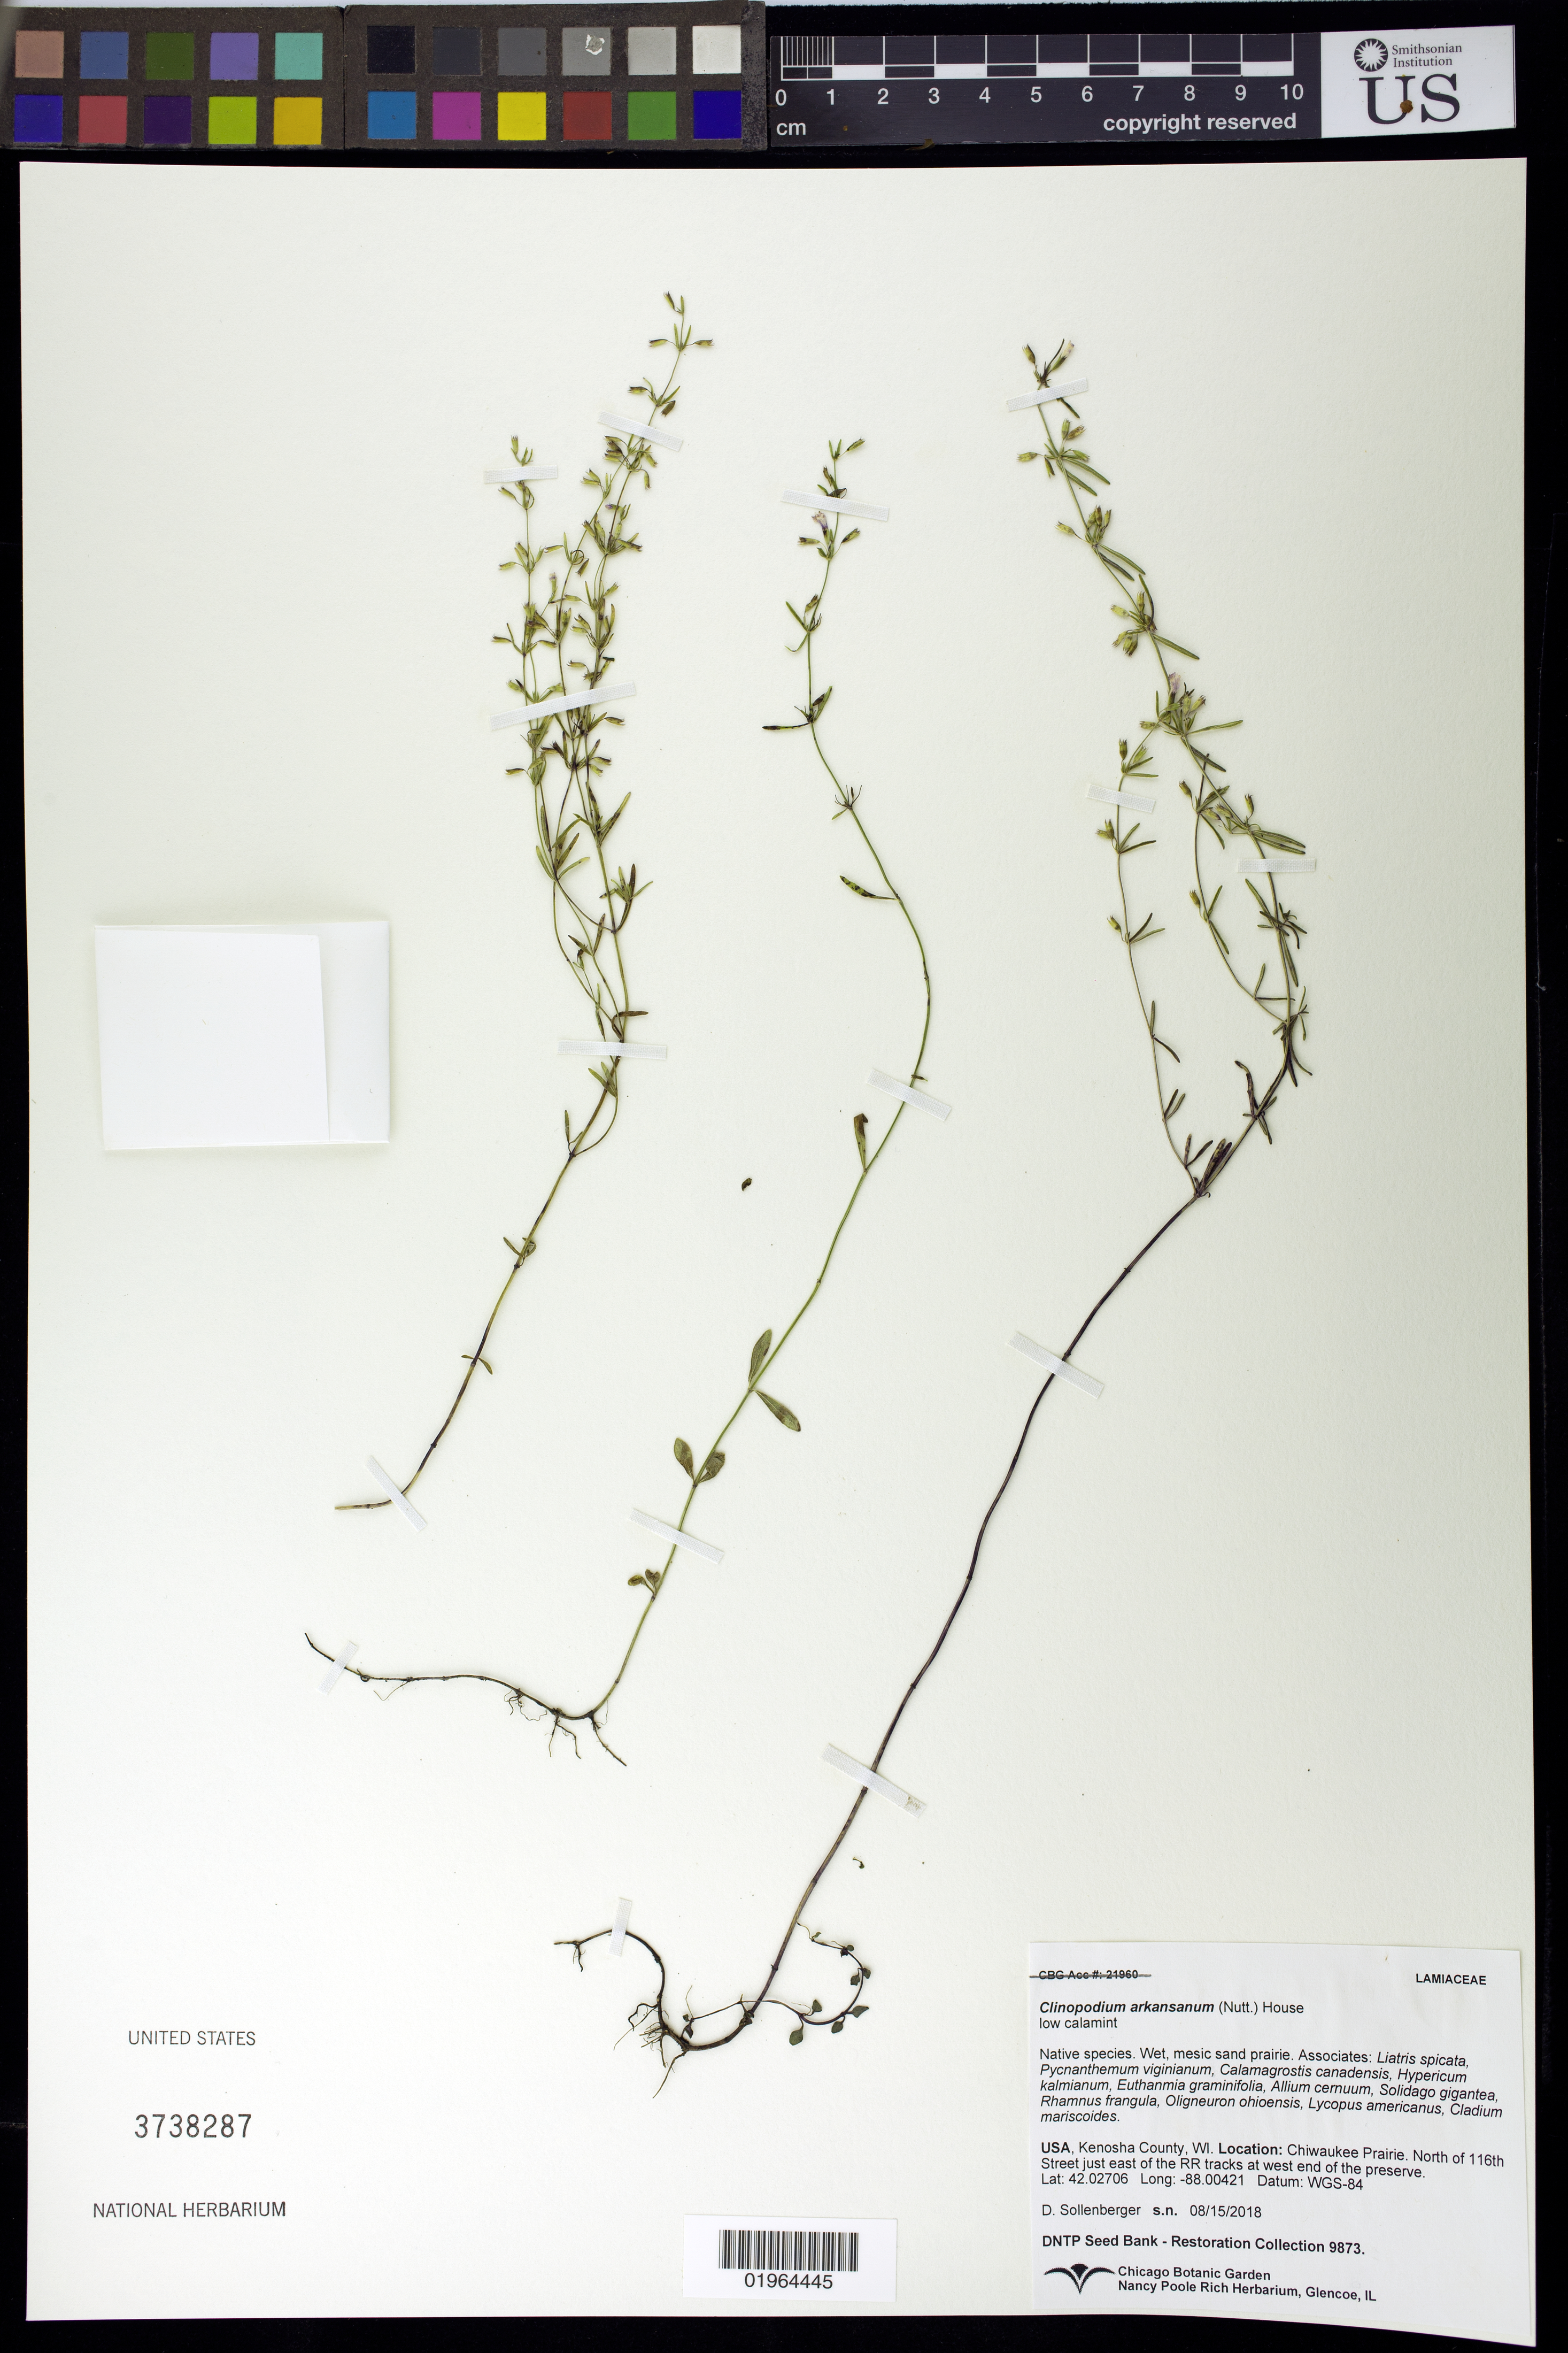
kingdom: Plantae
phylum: Tracheophyta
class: Magnoliopsida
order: Lamiales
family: Lamiaceae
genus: Clinopodium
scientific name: Clinopodium arkansanum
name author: (Nutt.) House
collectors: D. Sollenberger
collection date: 2018-08-15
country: United States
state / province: Wisconsin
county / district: Kenosha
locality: Chiwaukee Prairie, south unit, north of 116 st, east of RR tracks at east end of preserve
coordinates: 42.02706, -88.00421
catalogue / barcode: US 3738287